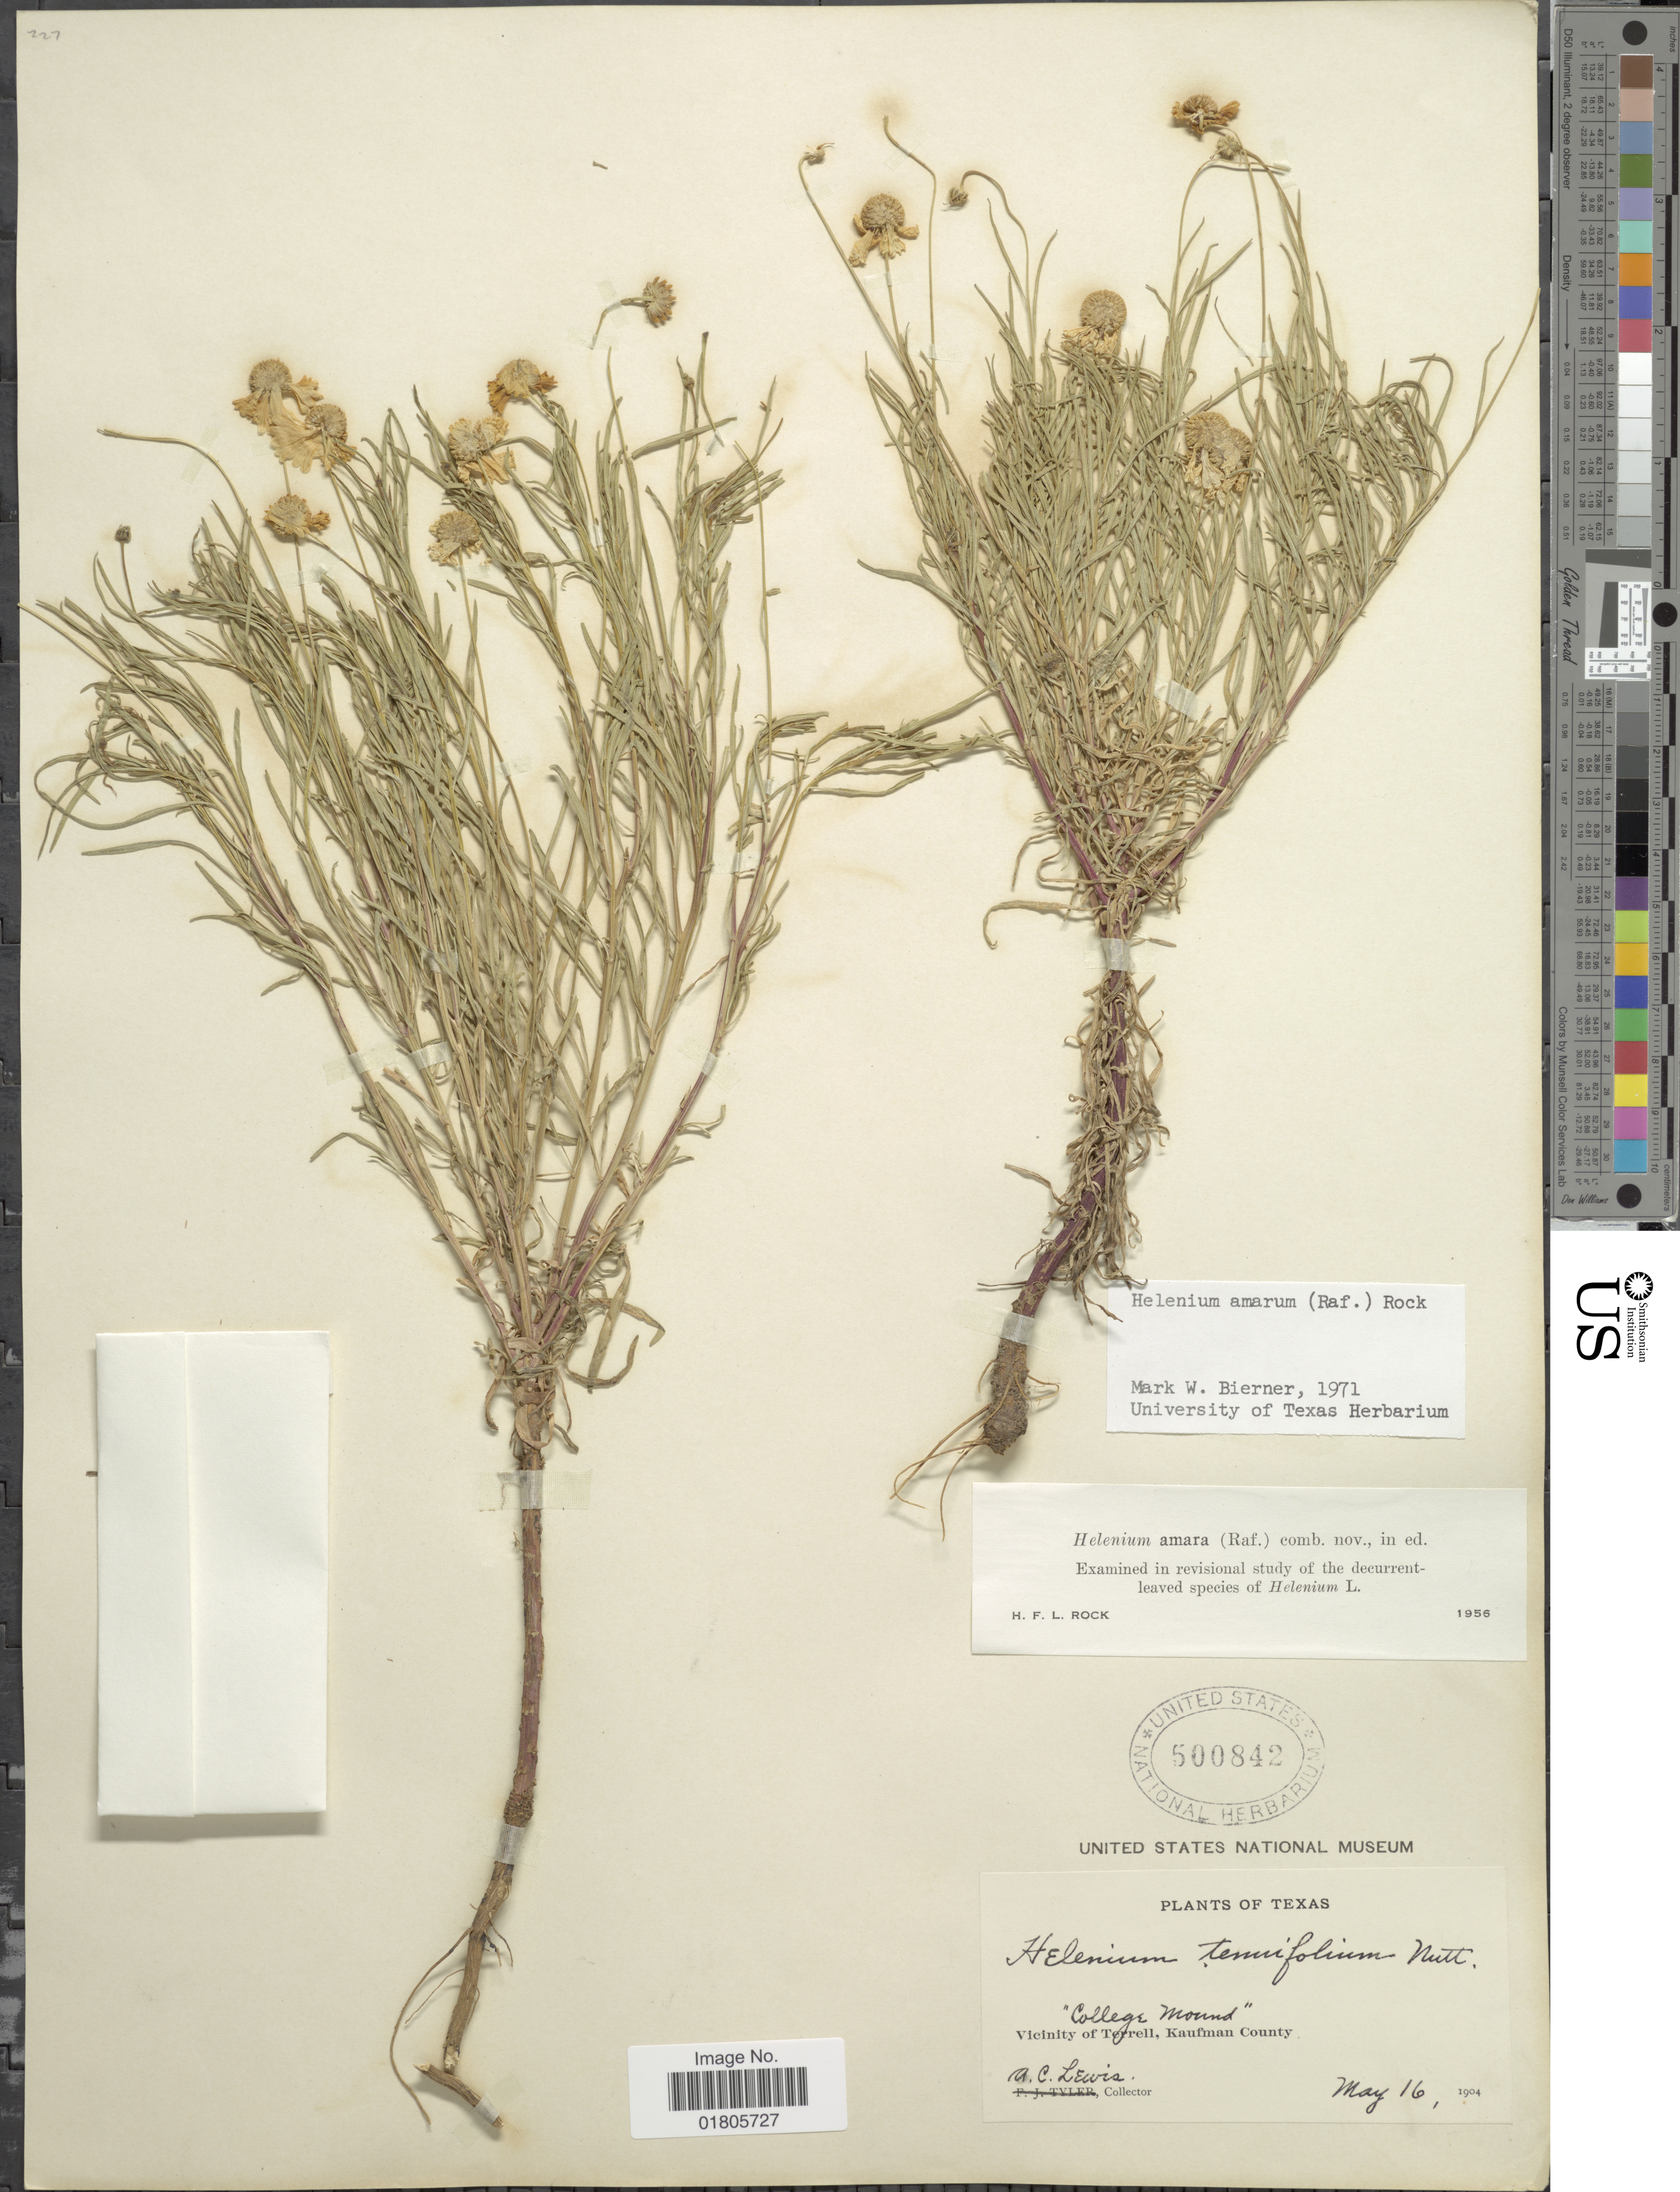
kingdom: Plantae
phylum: Tracheophyta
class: Magnoliopsida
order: Asterales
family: Asteraceae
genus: Helenium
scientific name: Helenium amarum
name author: (Raf.) H. Rock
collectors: A. Lewis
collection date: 1904-05-16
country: United States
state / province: Texas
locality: Vicinity of Terrell, Kaufman County. "College Mound"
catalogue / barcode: US 500842